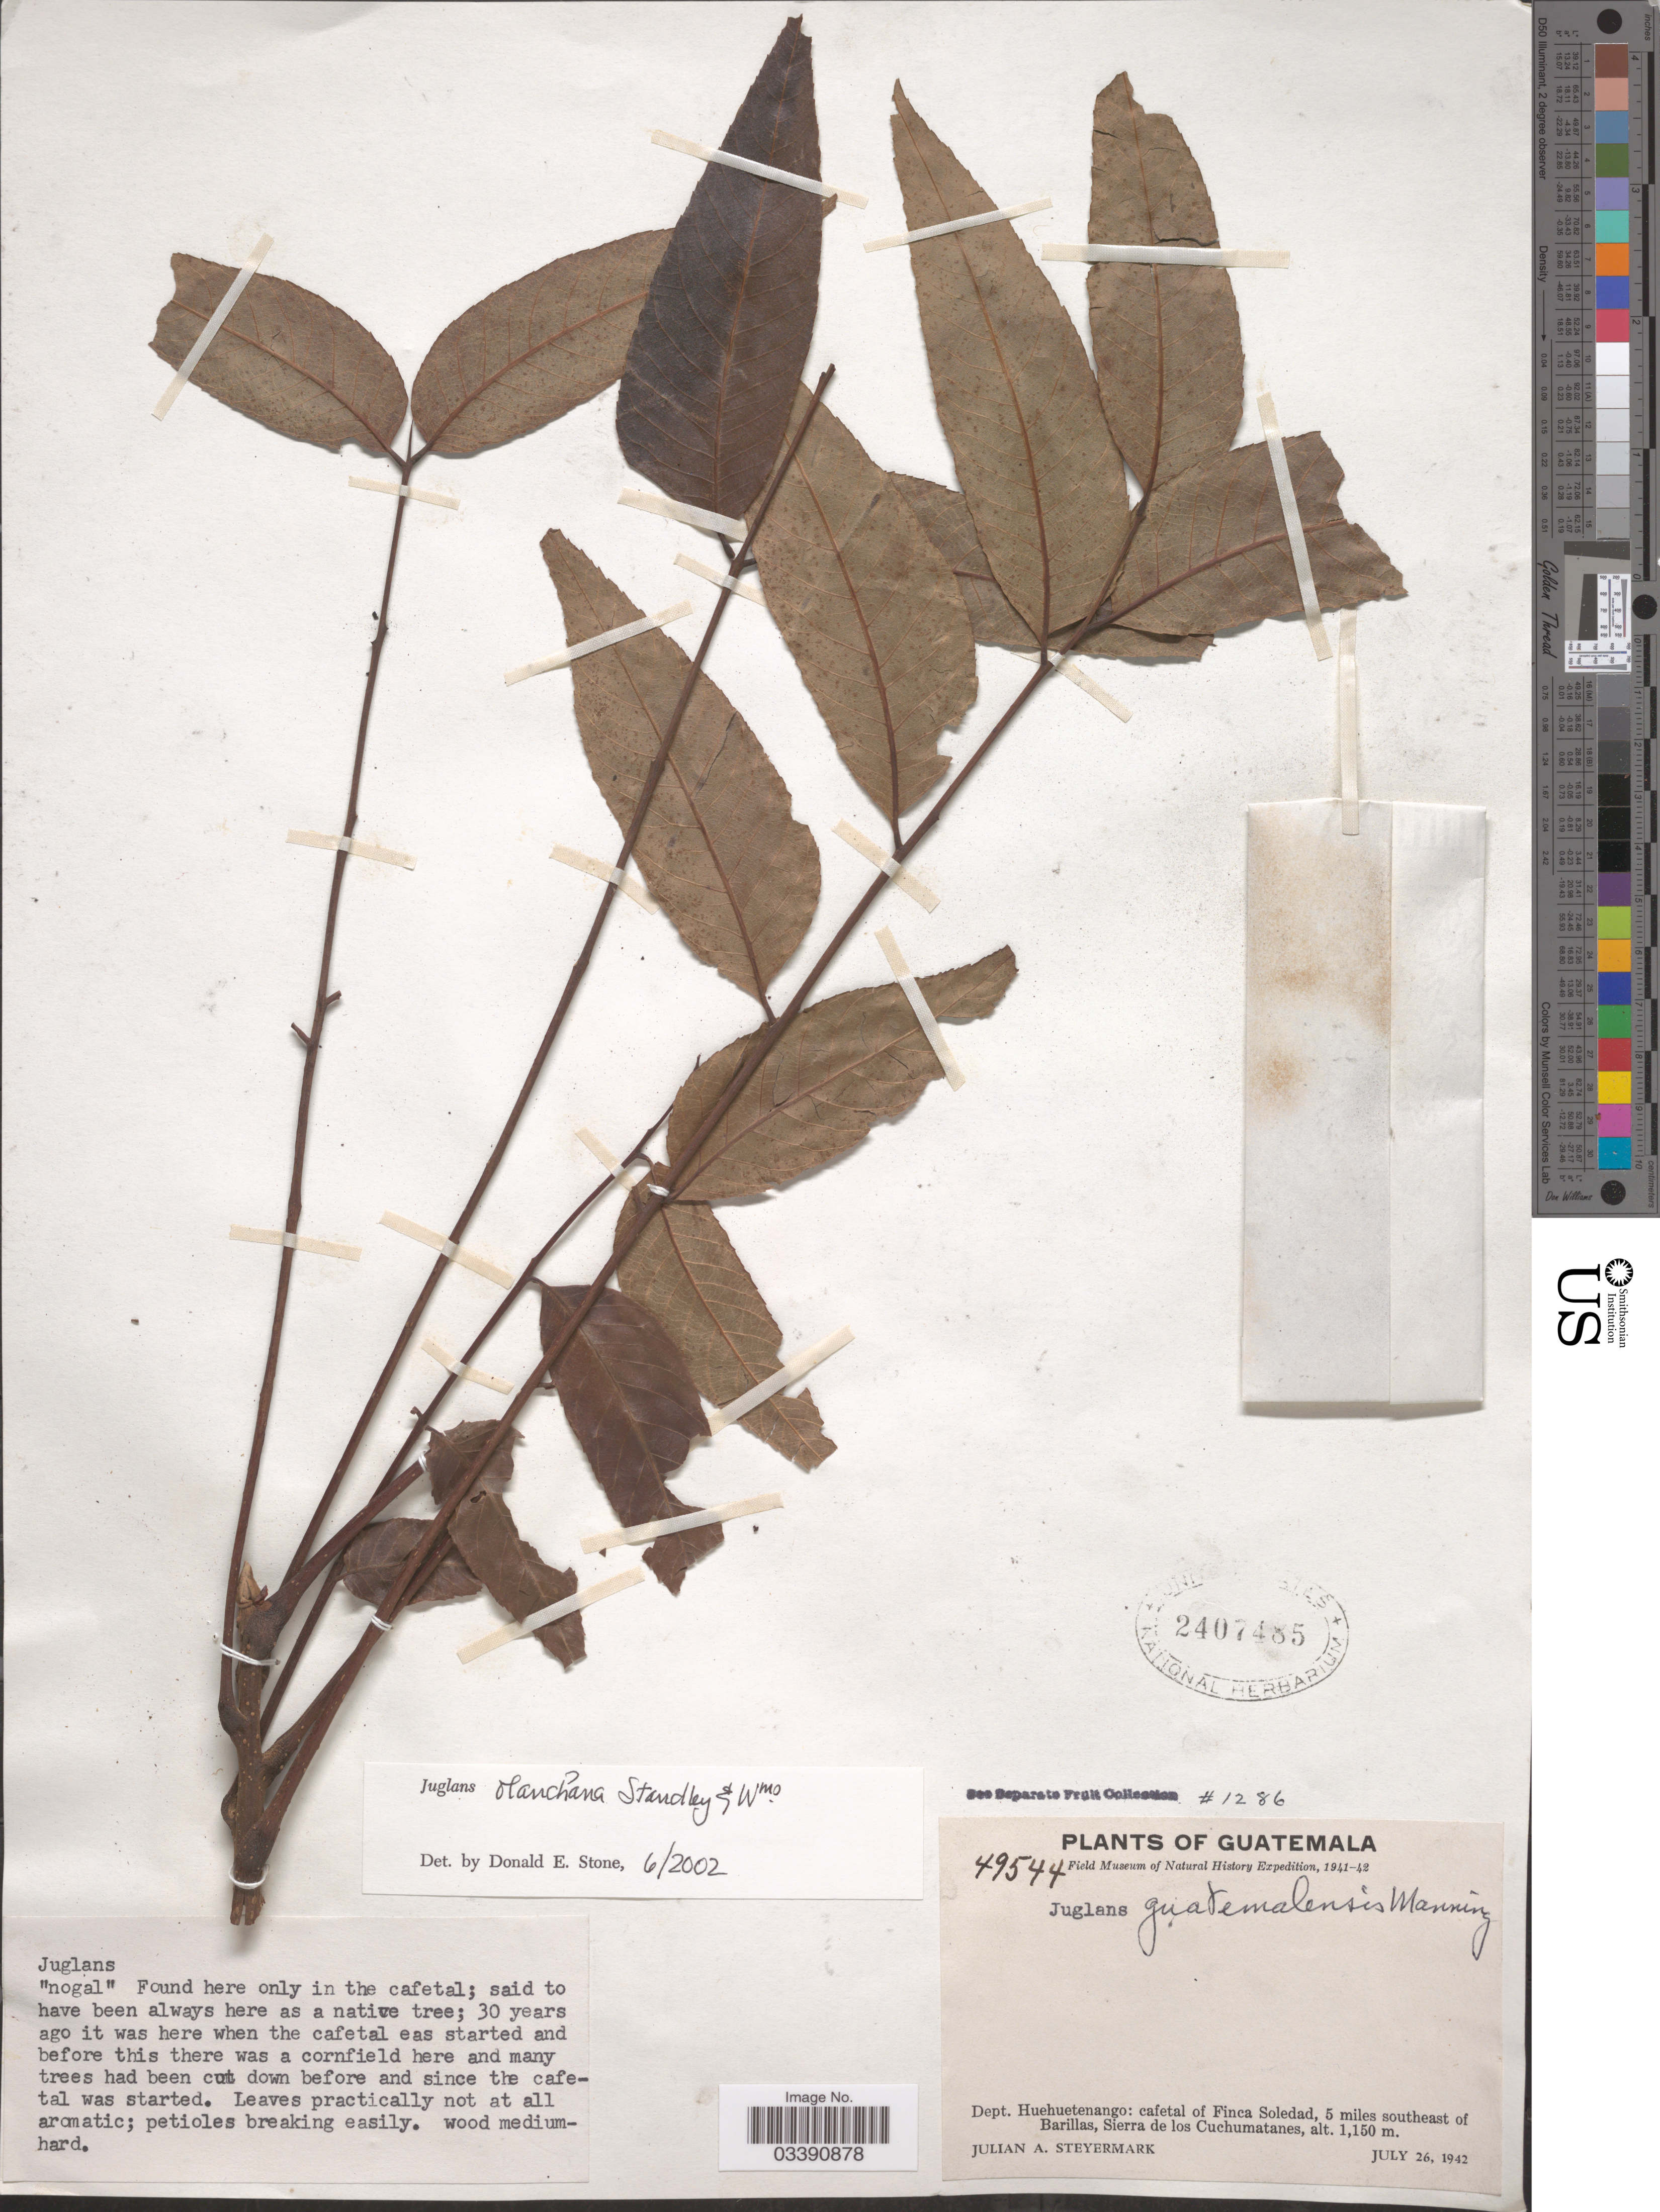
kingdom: Plantae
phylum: Tracheophyta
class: Magnoliopsida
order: Fagales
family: Juglandaceae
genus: Juglans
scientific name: Juglans olanchana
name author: Standl. & L.O. Williams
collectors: J. Steyermark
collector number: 49544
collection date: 1942-07-26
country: Guatemala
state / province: Huehuetenango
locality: Dept. Huehuetenango: cafetal of Finca Soledad, 5 miles southeast of Barillas, Sierra de los Cuchumatanes.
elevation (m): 1150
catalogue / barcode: US 2407485